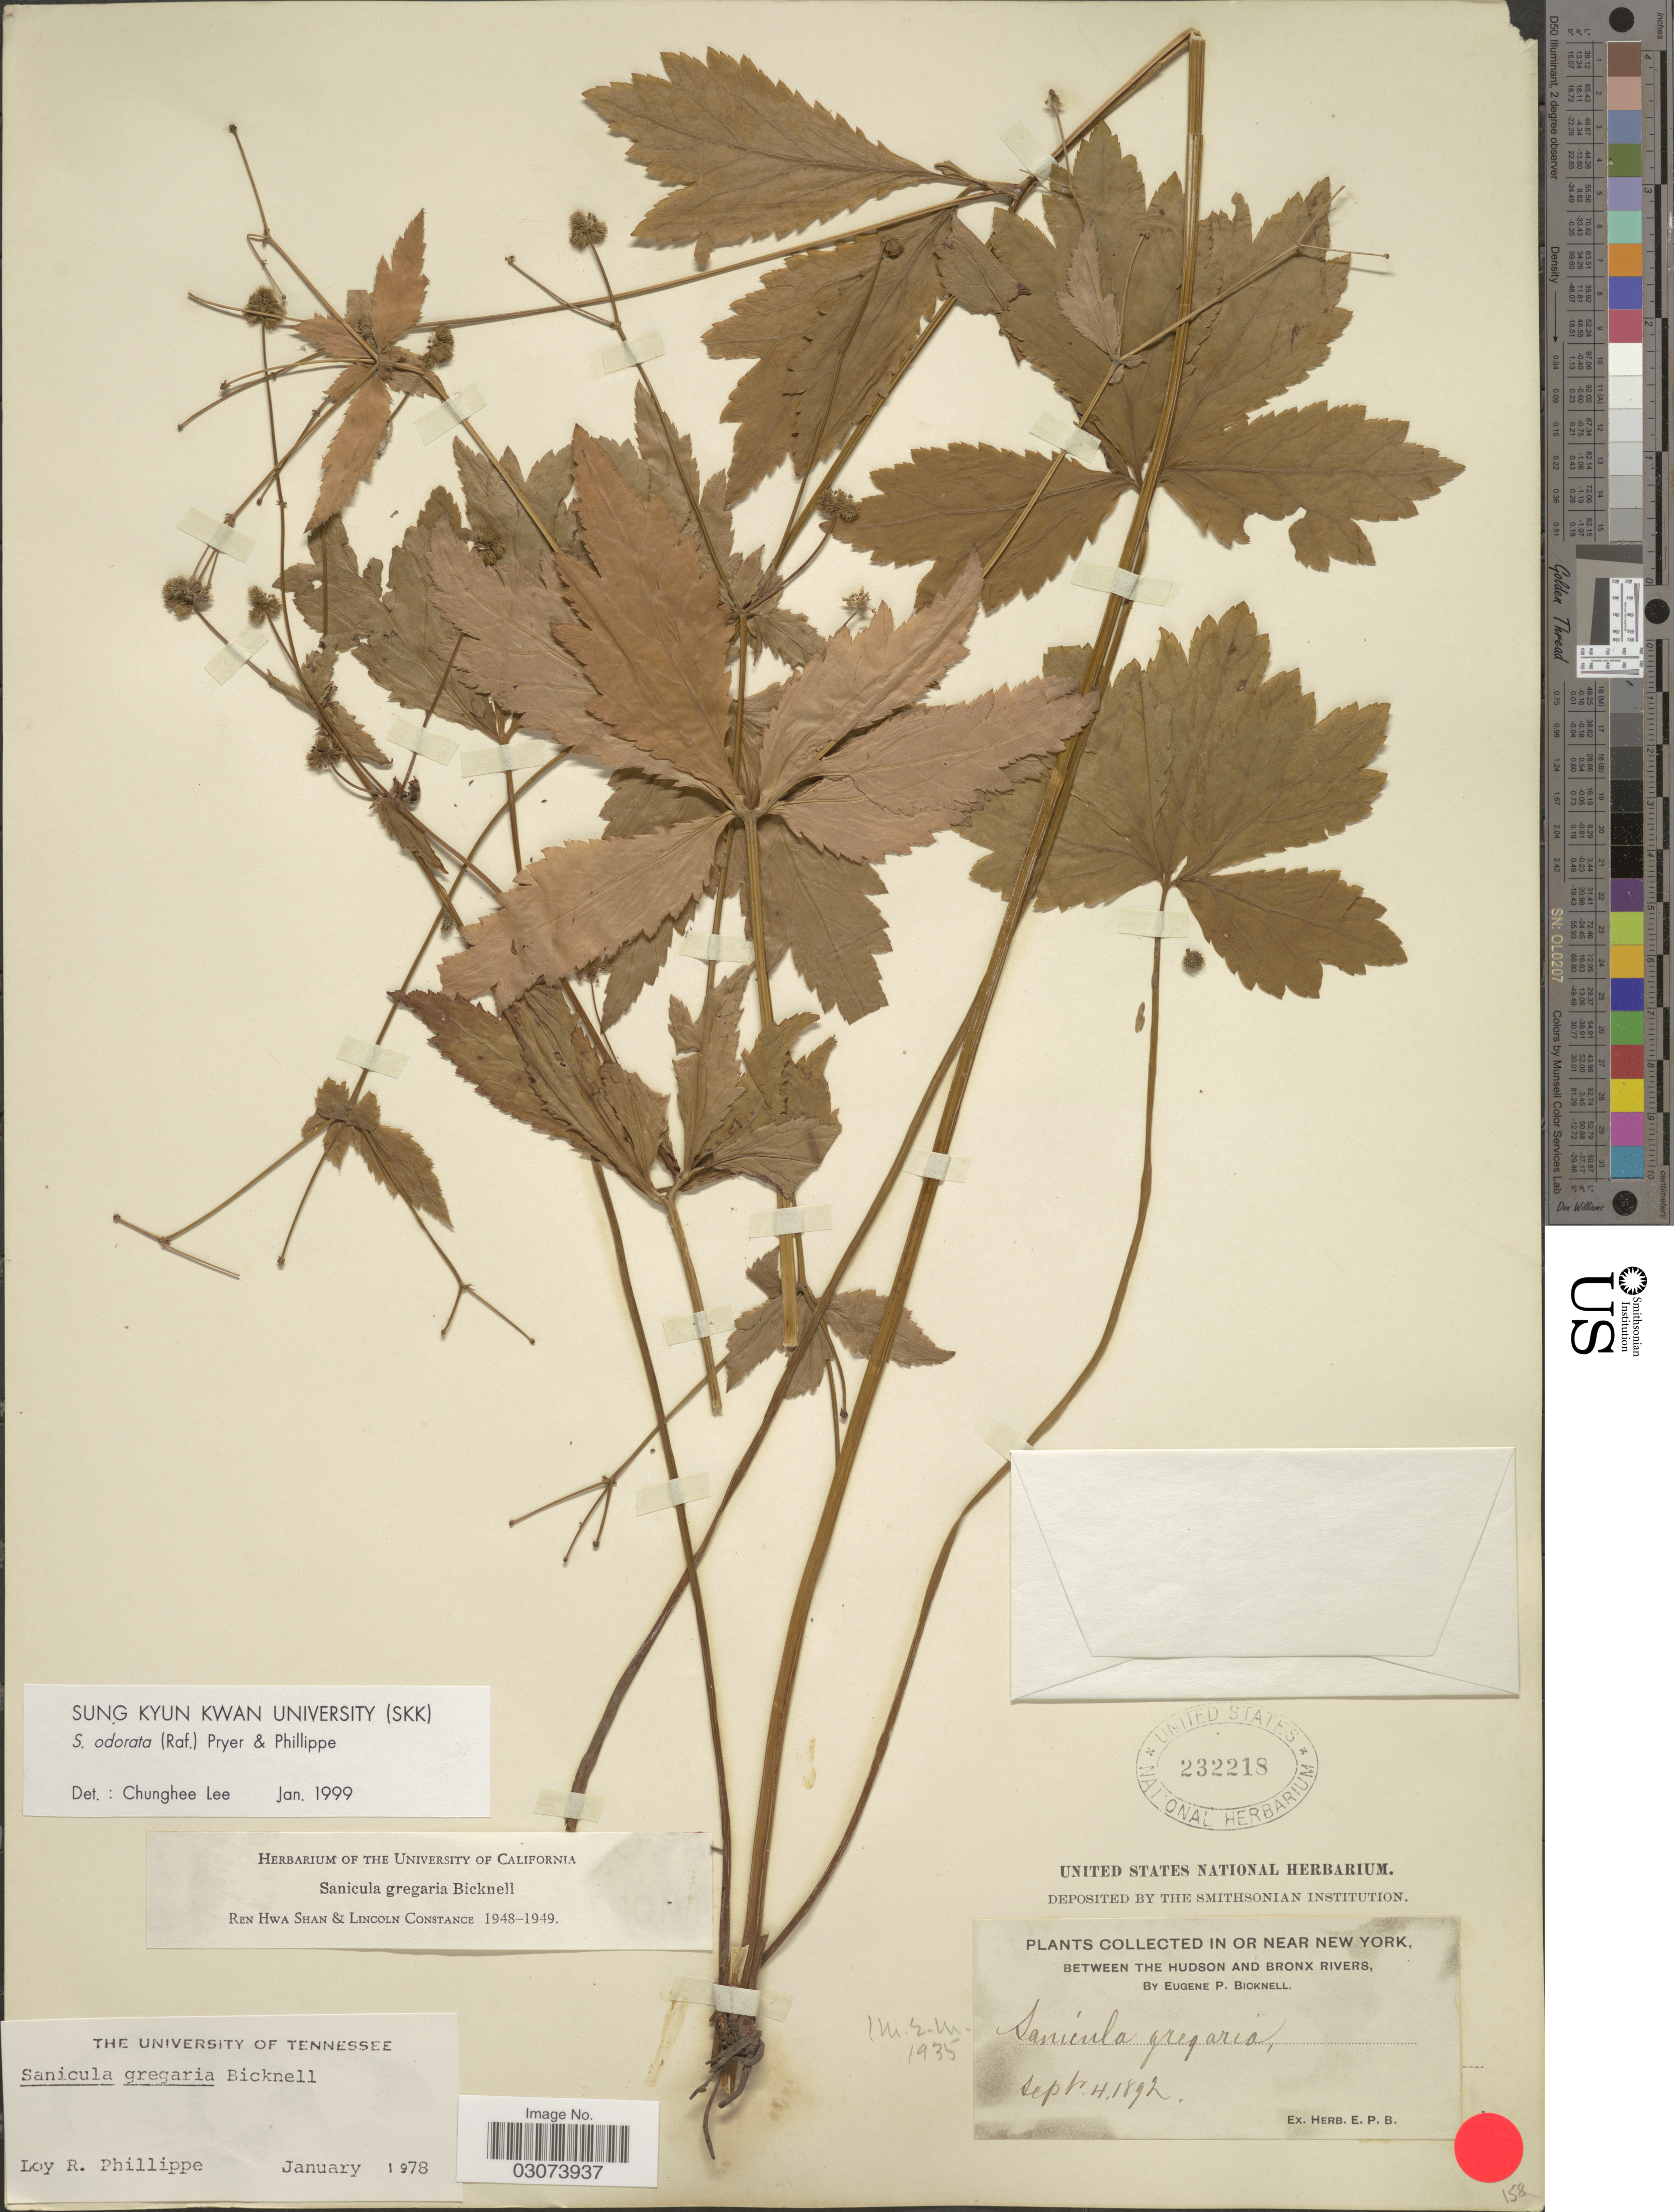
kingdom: Plantae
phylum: Tracheophyta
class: Magnoliopsida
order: Apiales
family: Apiaceae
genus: Sanicula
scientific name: Sanicula odorata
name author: (Raf.) Pryer & Phillippe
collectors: E. P. Bicknell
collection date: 1892-09-04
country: United States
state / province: New York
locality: In or near New York, between the Hudson and Bronx Rivers.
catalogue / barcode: US 232218